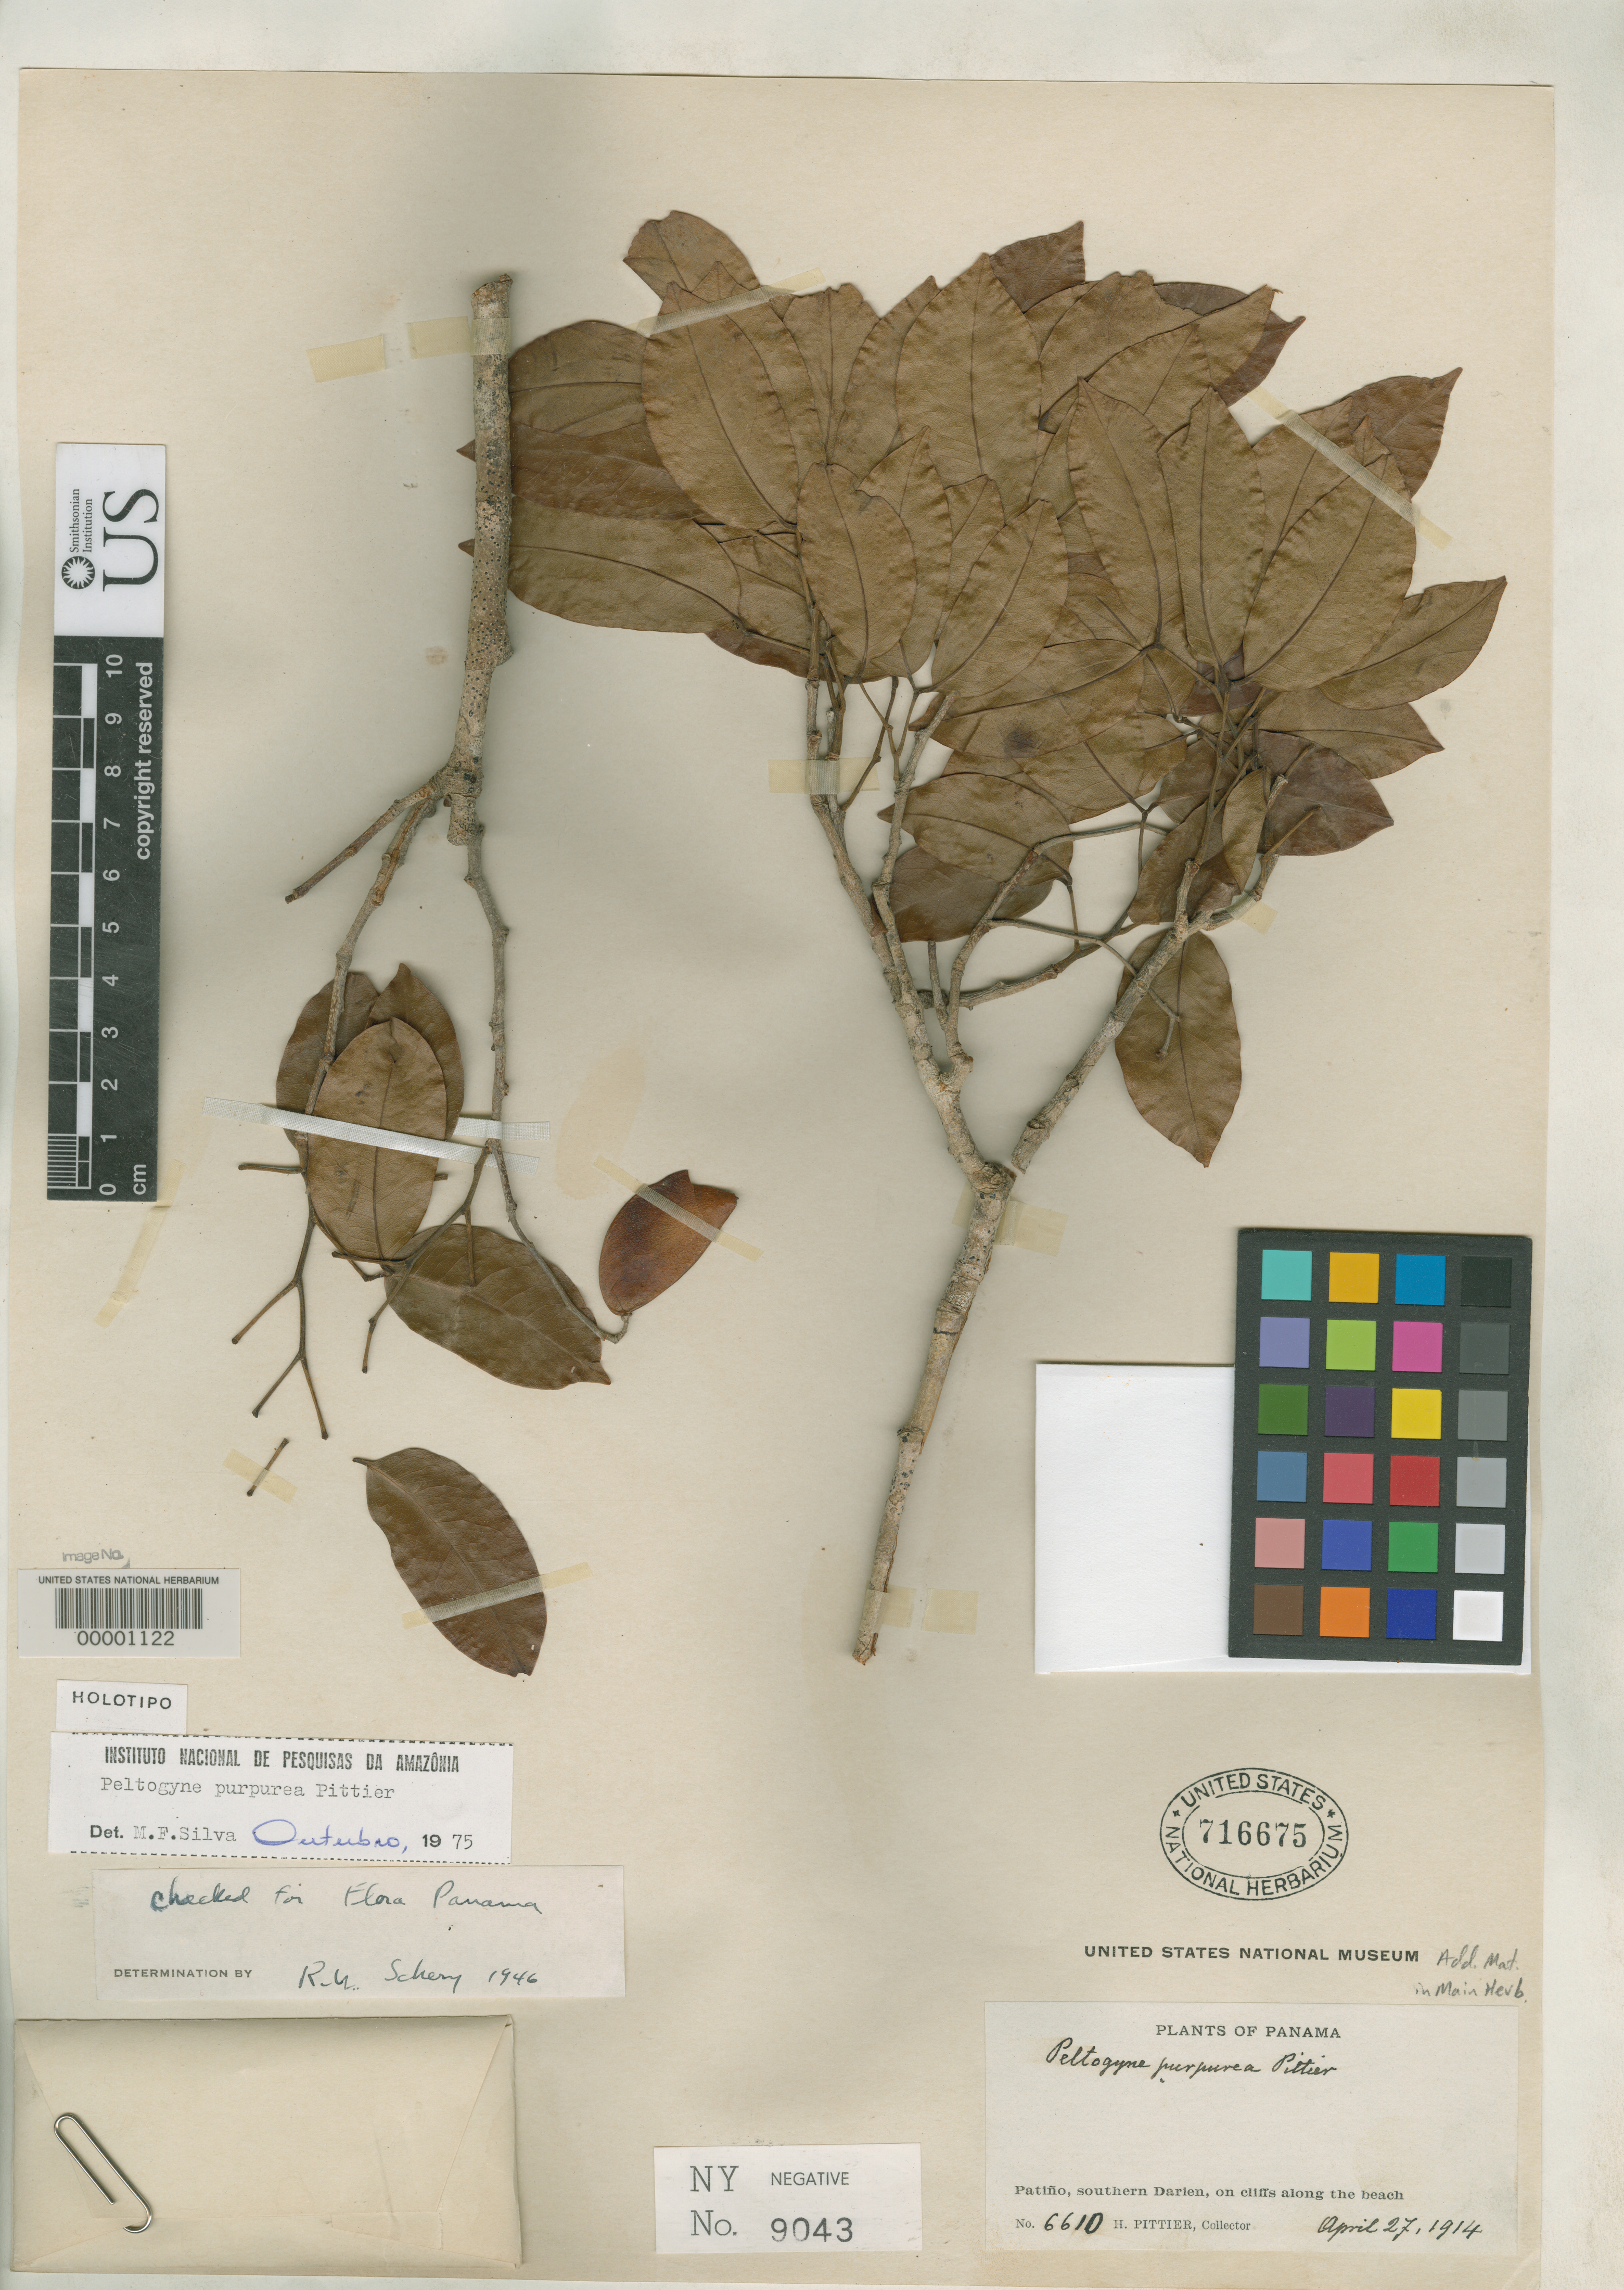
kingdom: Plantae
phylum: Tracheophyta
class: Magnoliopsida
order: Fabales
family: Fabaceae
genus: Peltogyne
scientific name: Peltogyne purpurea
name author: Pittier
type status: Holotype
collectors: H. F. Pittier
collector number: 6610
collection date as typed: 27 Apr 1910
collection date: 1910-04-27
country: Panama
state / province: Darién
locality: Punta Patino.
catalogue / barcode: US 716675